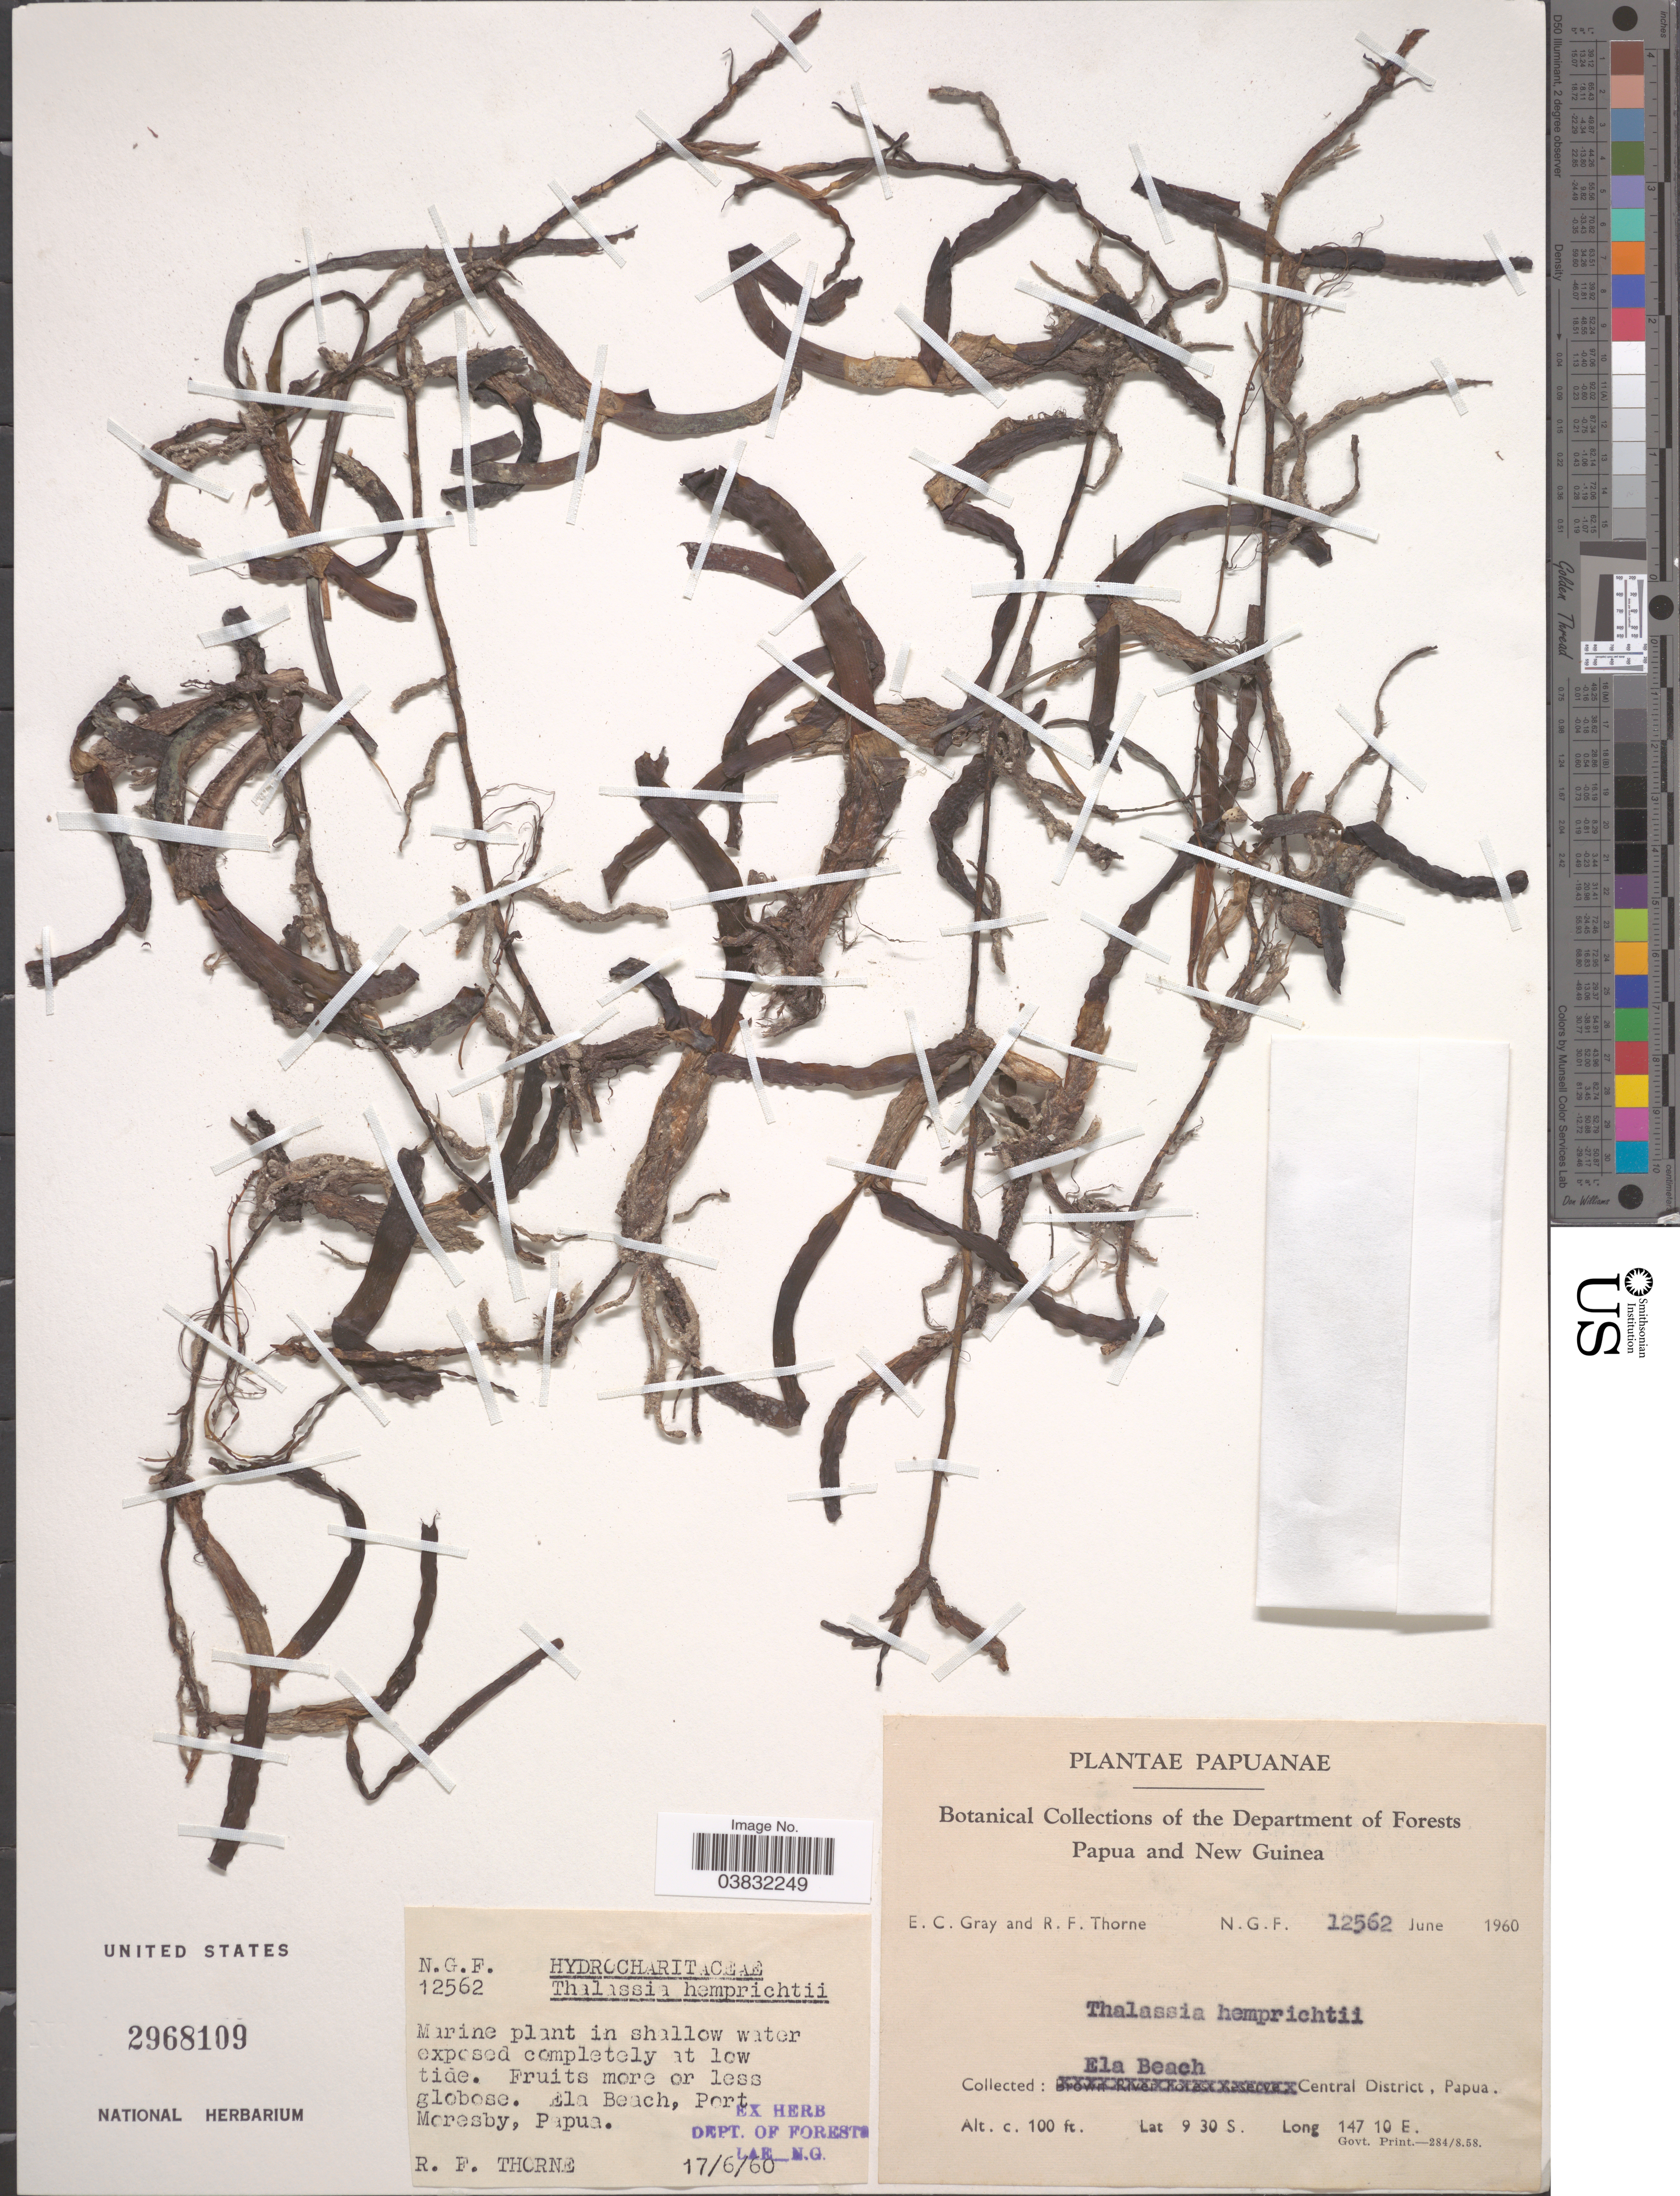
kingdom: Plantae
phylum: Tracheophyta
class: Liliopsida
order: Alismatales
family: Hydrocharitaceae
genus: Thalassia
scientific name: Thalassia hemprichii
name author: Asch.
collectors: E. C. G. Gray & R. Thorne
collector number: NGF 12562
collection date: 1960-06-17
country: Papua New Guinea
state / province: Central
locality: Papua and New Guinea. Ela Beach, Port Moresby, Central District.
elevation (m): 30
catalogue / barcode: US 2968109